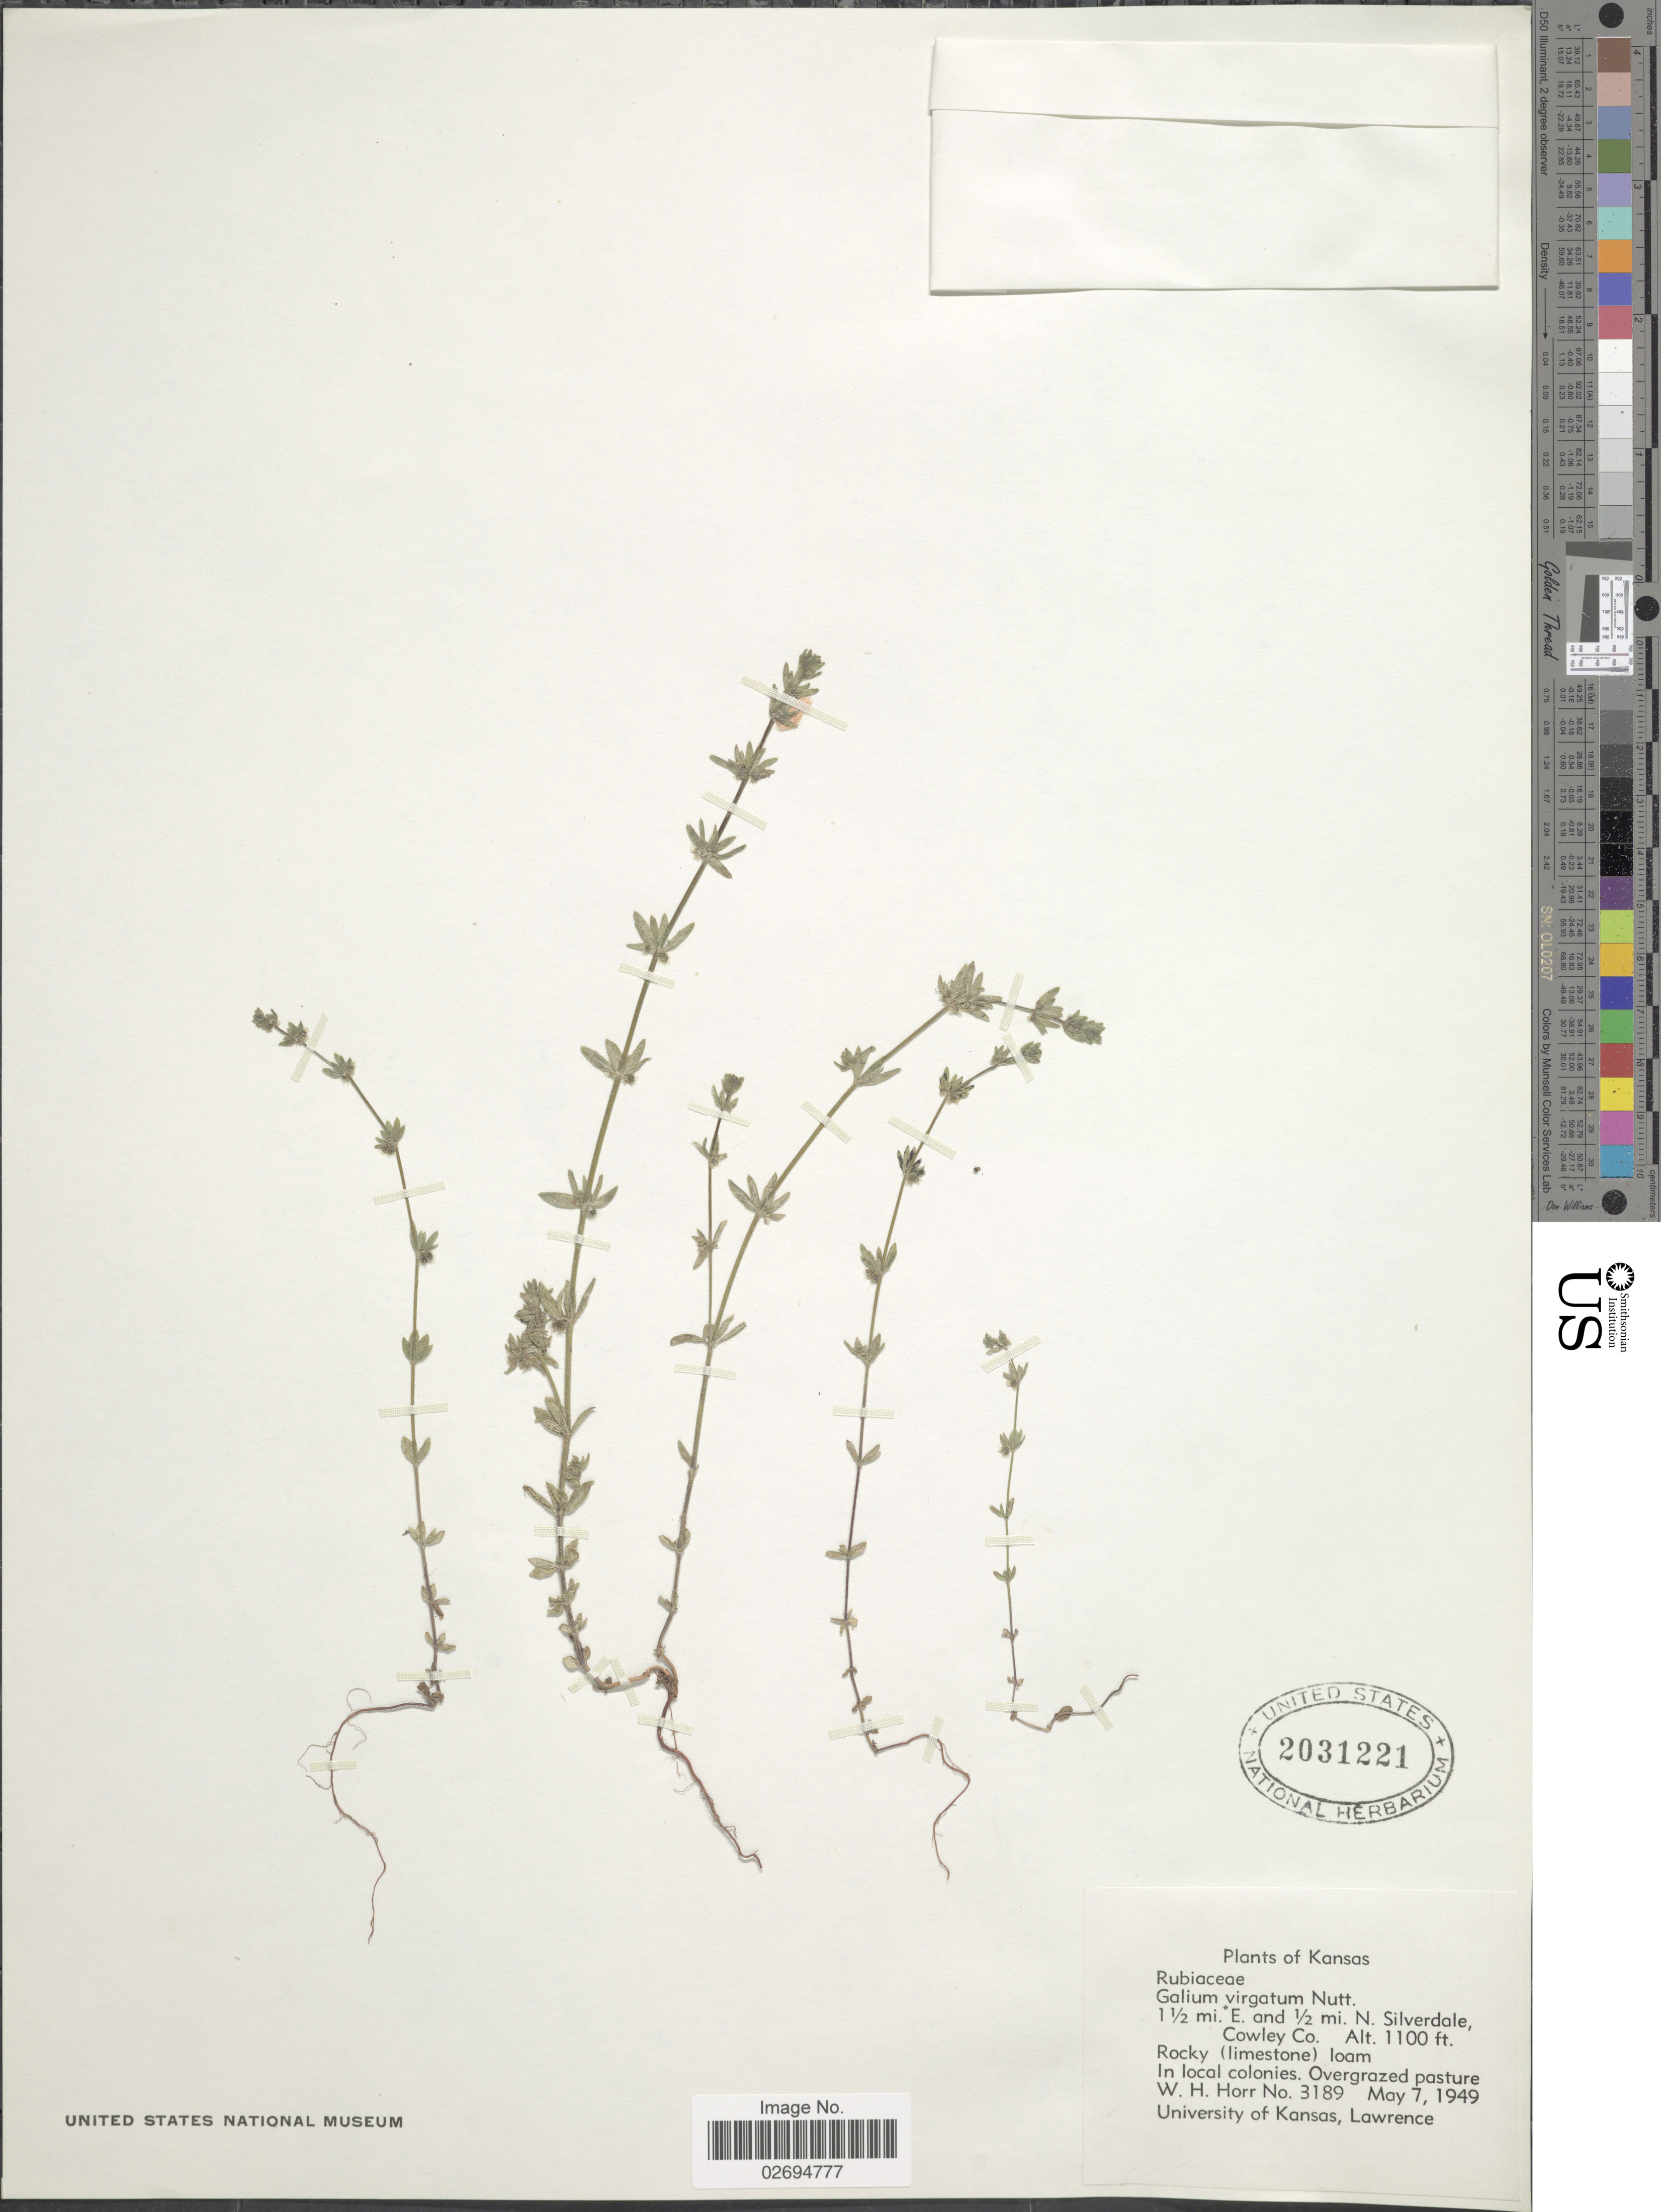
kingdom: Plantae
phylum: Tracheophyta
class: Magnoliopsida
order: Gentianales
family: Rubiaceae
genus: Galium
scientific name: Galium virgatum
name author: Nutt.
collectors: W. H. Horr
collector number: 3189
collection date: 1949-05-07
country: United States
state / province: Kansas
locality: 1½ mi E and ½ mi N Silverdale, Cowley Co. Rocky (limestone) loam. In local colonies. Overgrazed pastures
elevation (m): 335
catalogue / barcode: US 2031221